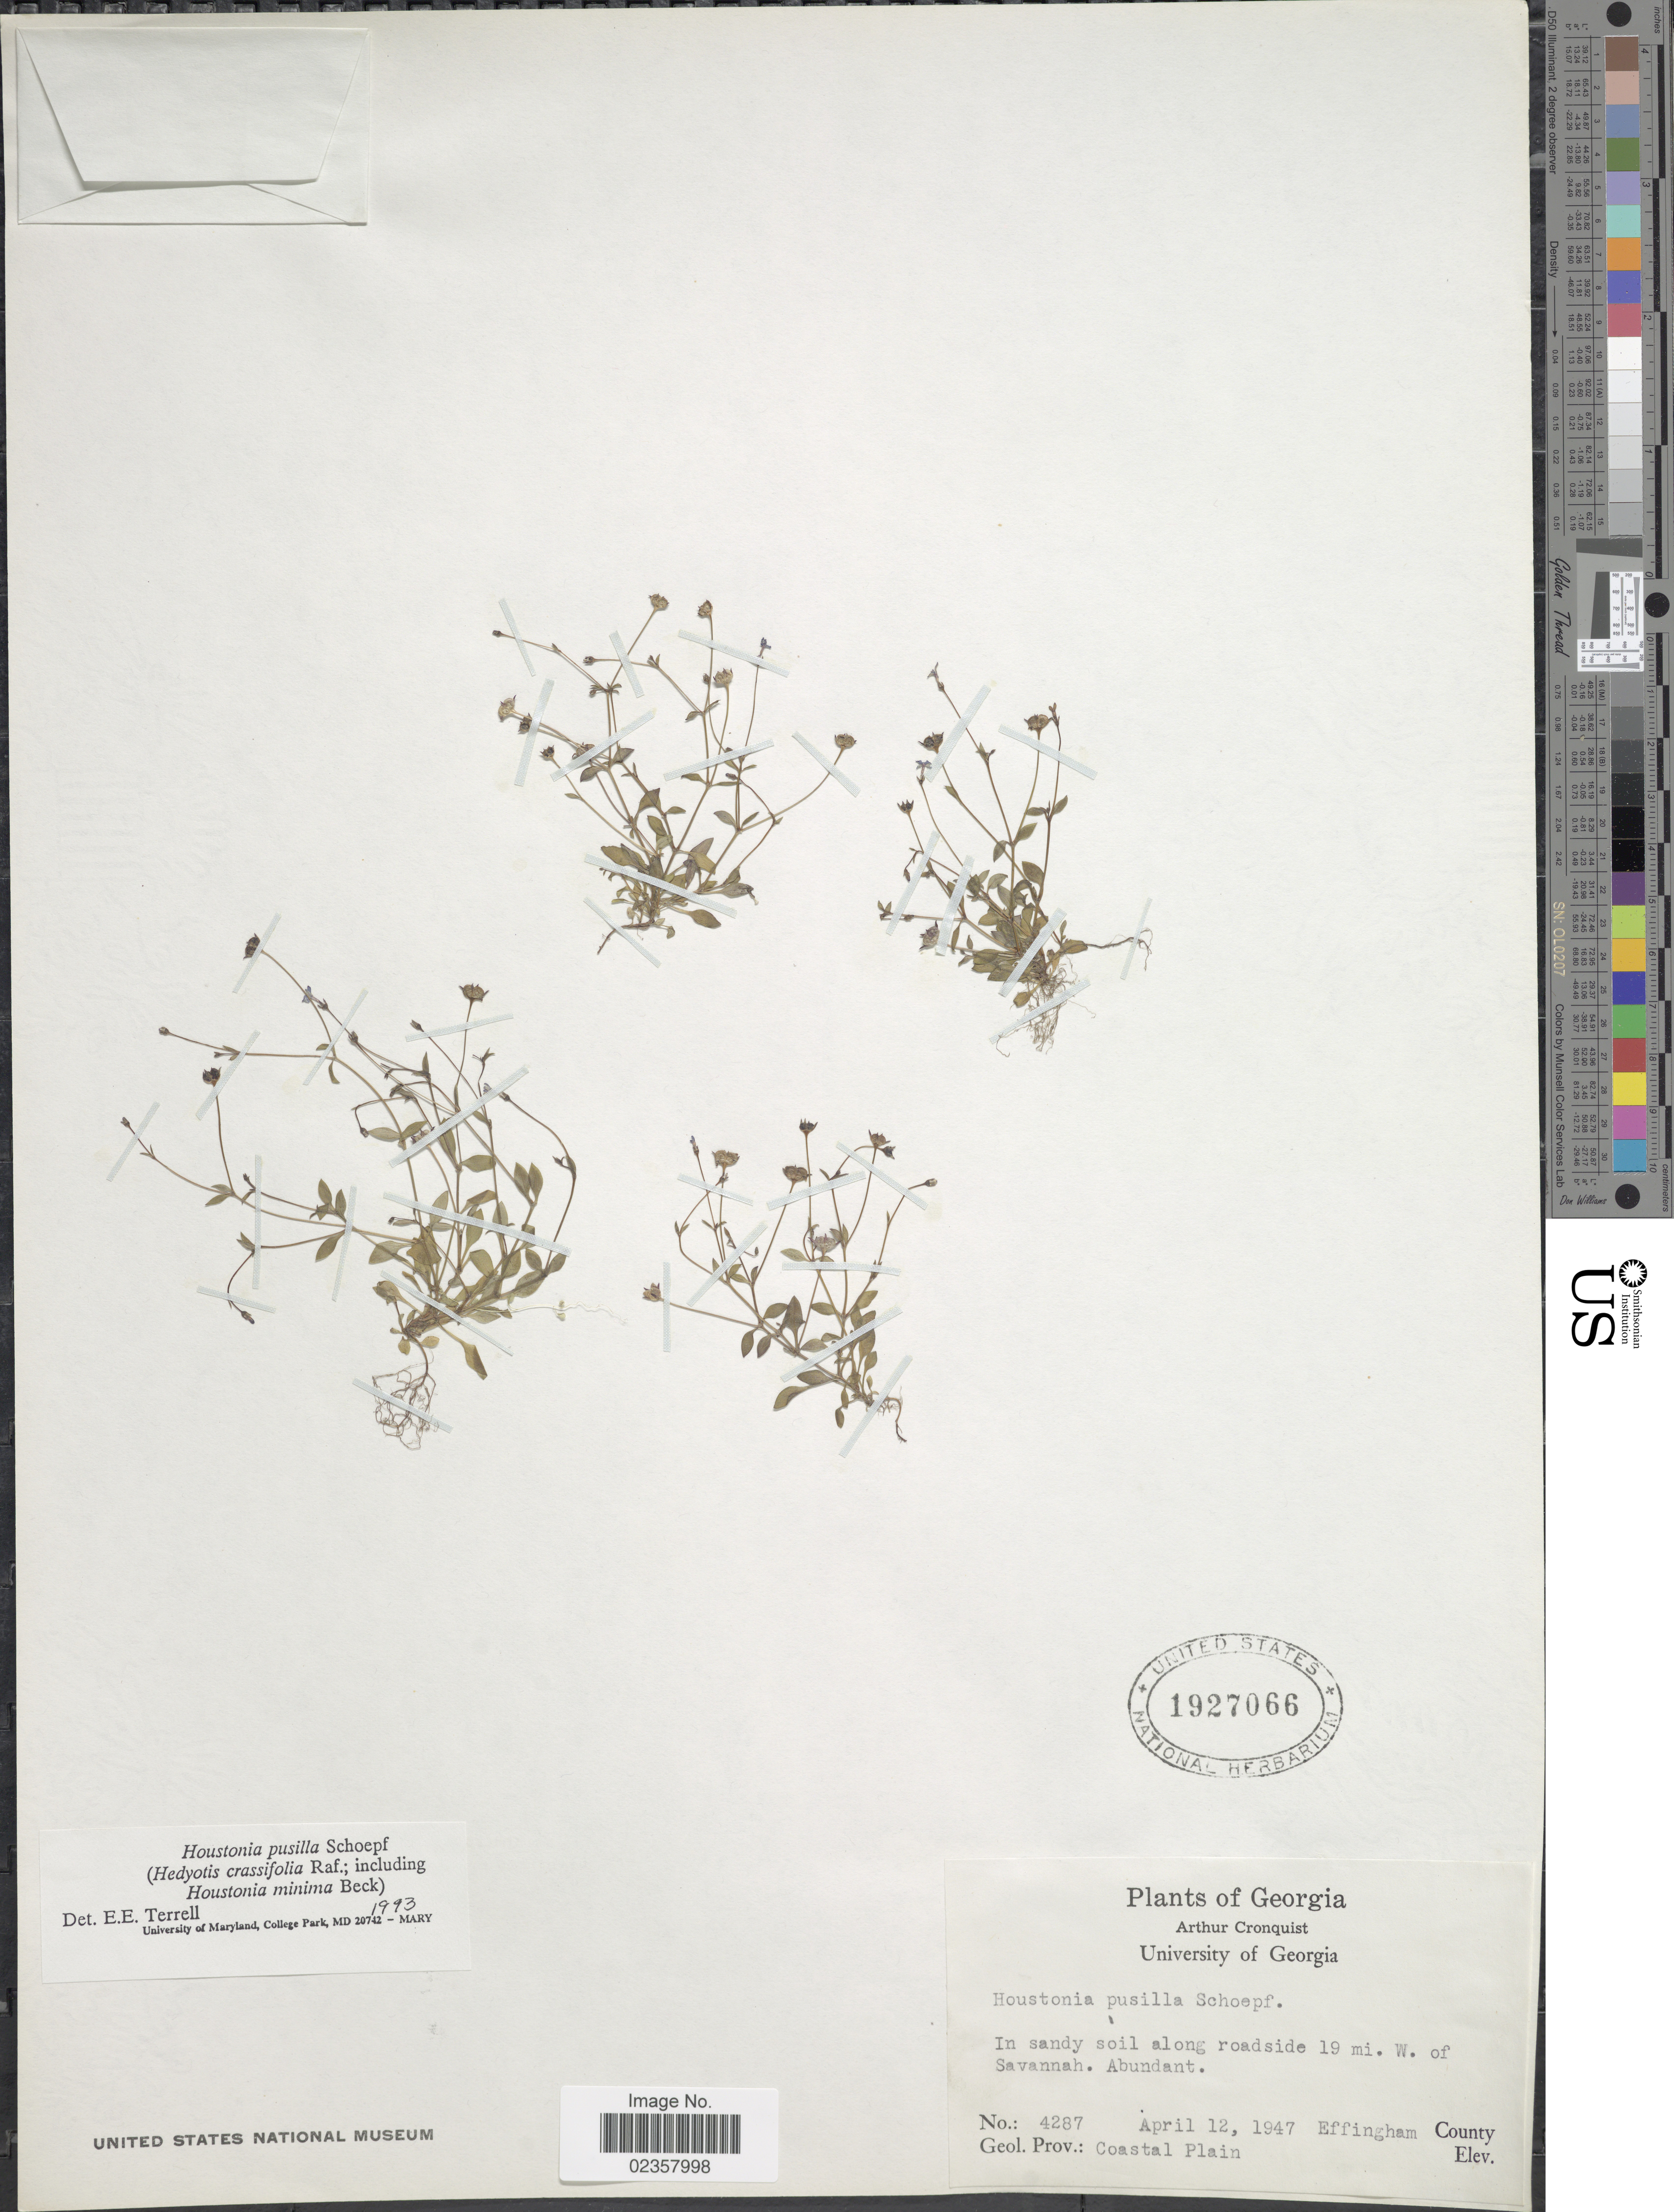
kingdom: Plantae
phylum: Tracheophyta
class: Magnoliopsida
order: Gentianales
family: Rubiaceae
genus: Houstonia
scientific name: Houstonia pusilla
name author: Schoepf.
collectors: A. J. Cronquist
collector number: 4287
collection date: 1947-04-12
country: United States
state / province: Georgia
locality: Georgia, In sandy soil along roadside 19 mi. W. of Savannah, Geol. Prov. : Coastal Plain.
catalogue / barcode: US 1927066